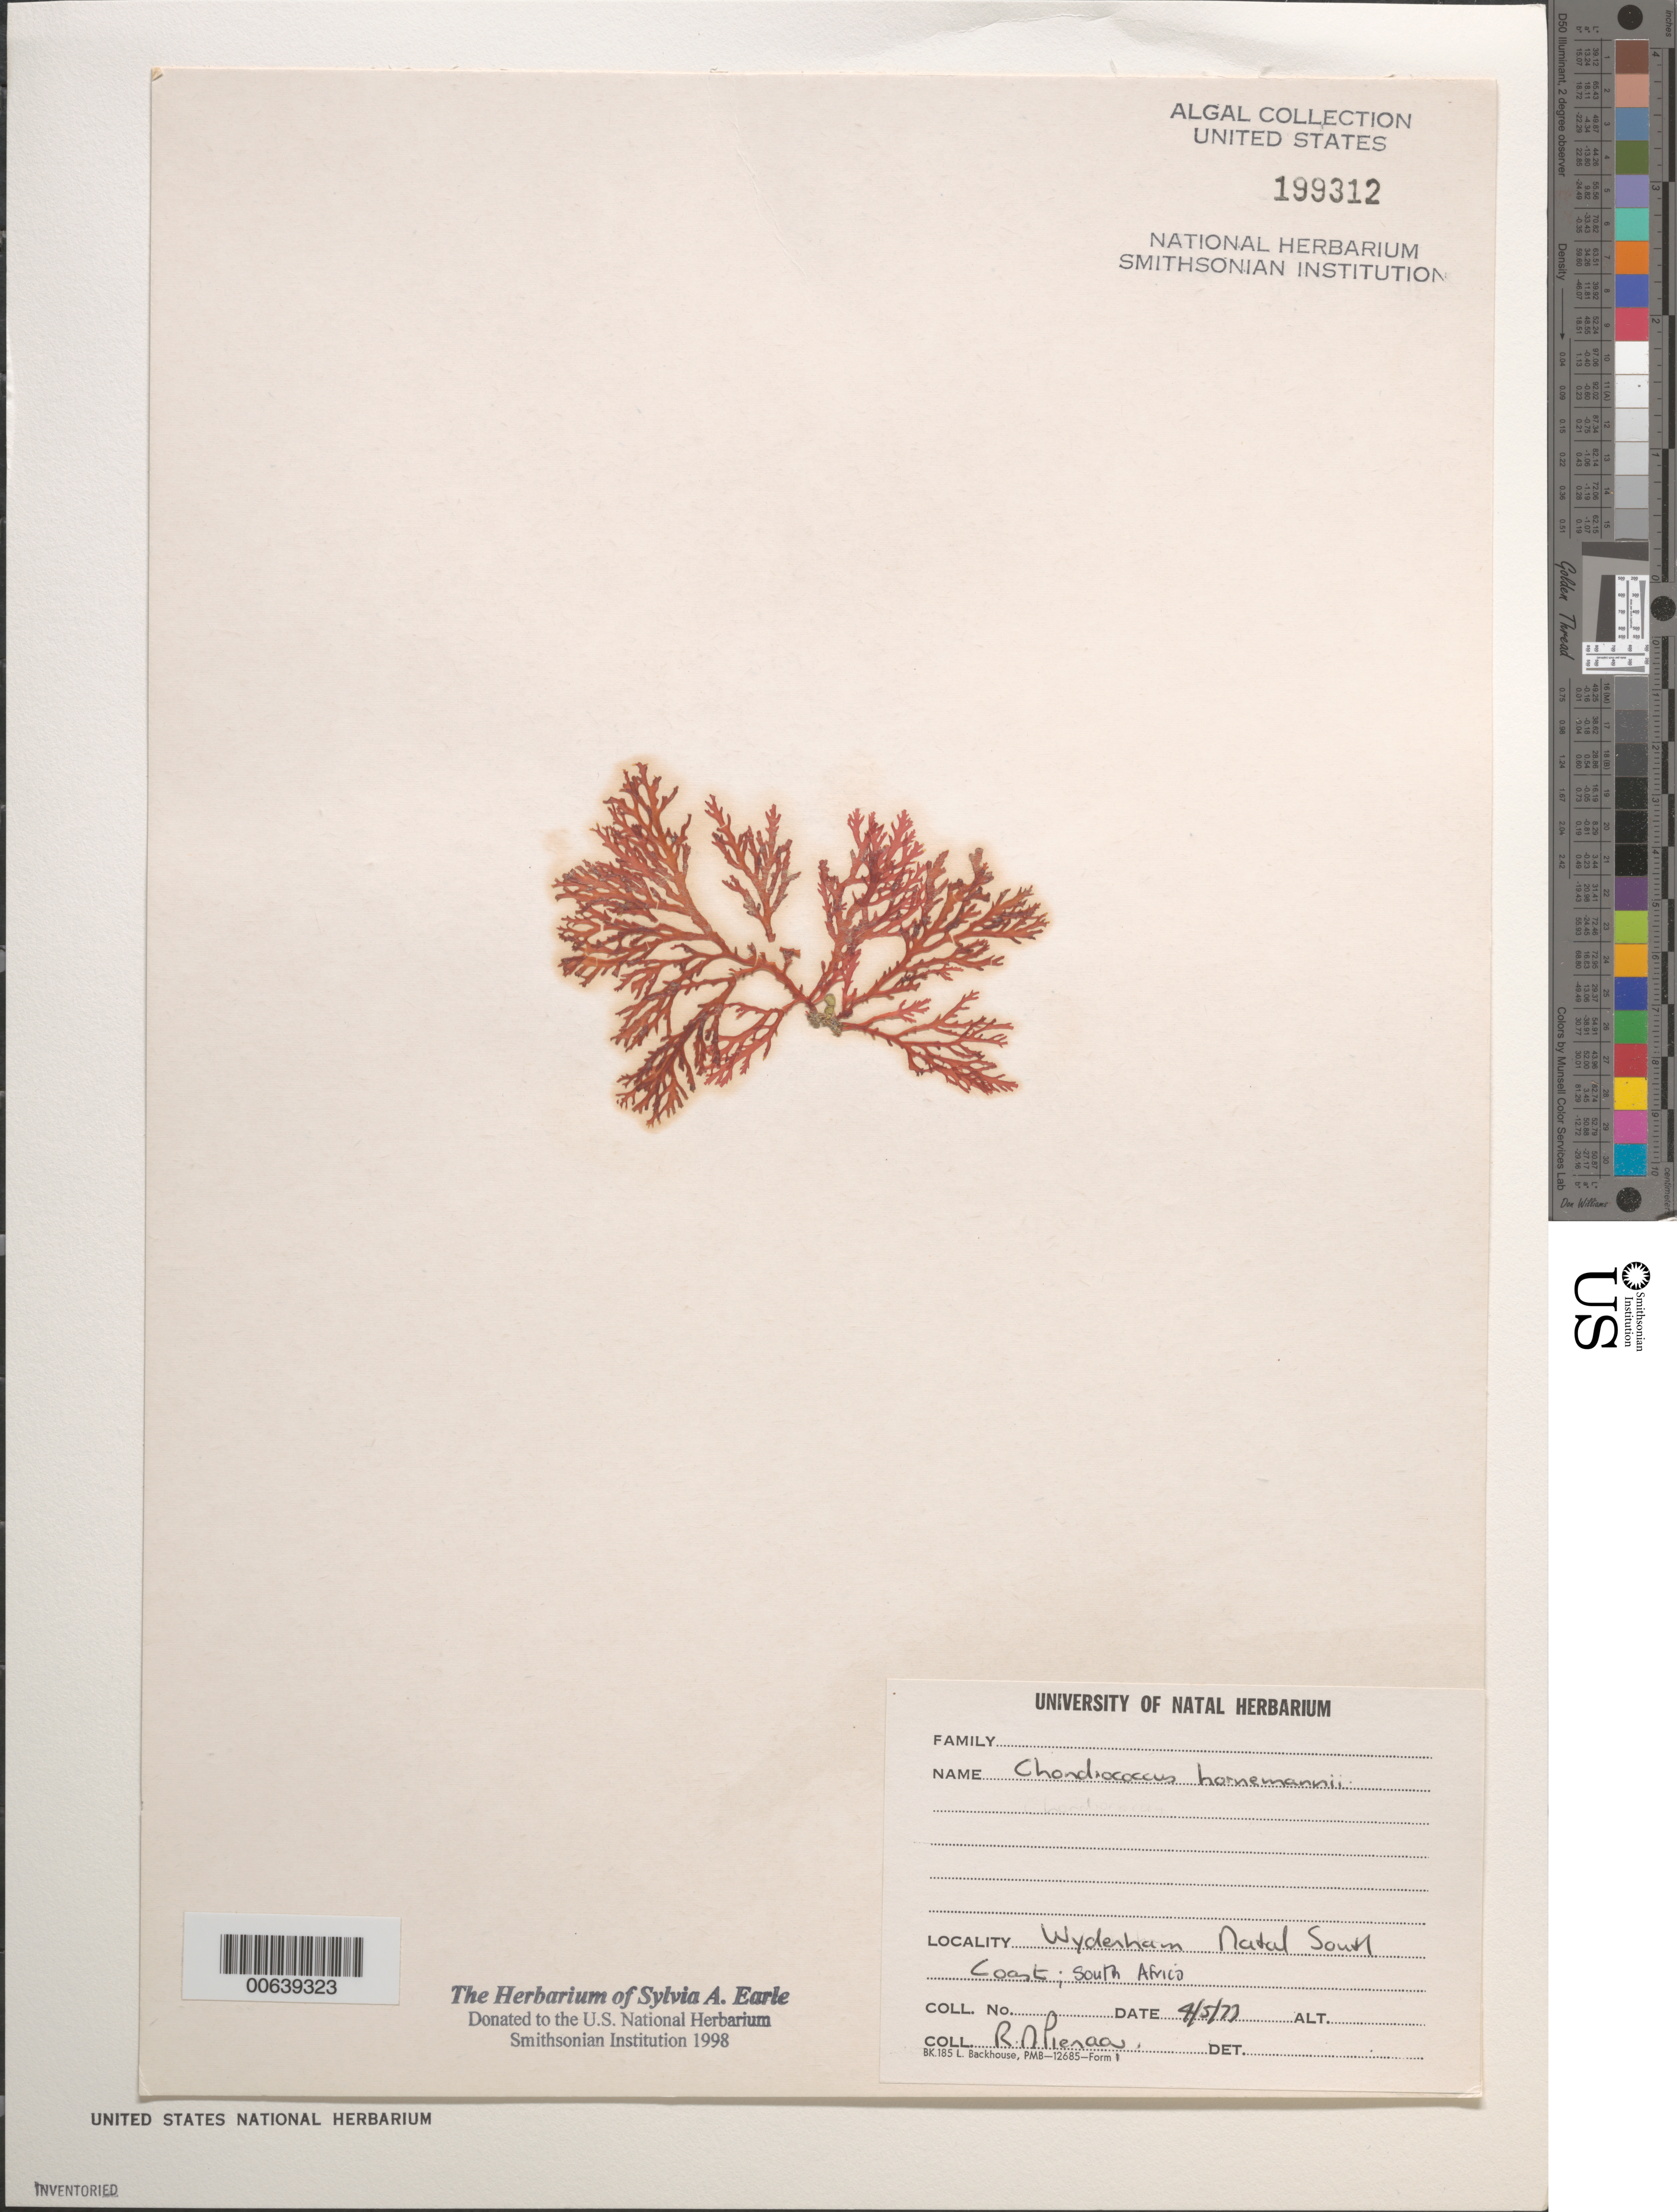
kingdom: Plantae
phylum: Rhodophyta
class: Florideophyceae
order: Gigartinales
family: Rhizophyllidaceae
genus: Portieria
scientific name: Portieria hornemannii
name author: (Lyngbye) P.C. Silva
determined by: Algae name updating Project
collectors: R. Pienaar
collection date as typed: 04 May 1973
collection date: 1973-05-04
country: South Africa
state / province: KwaZulu-Natal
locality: Wydenham, South Coast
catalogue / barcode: US 199312